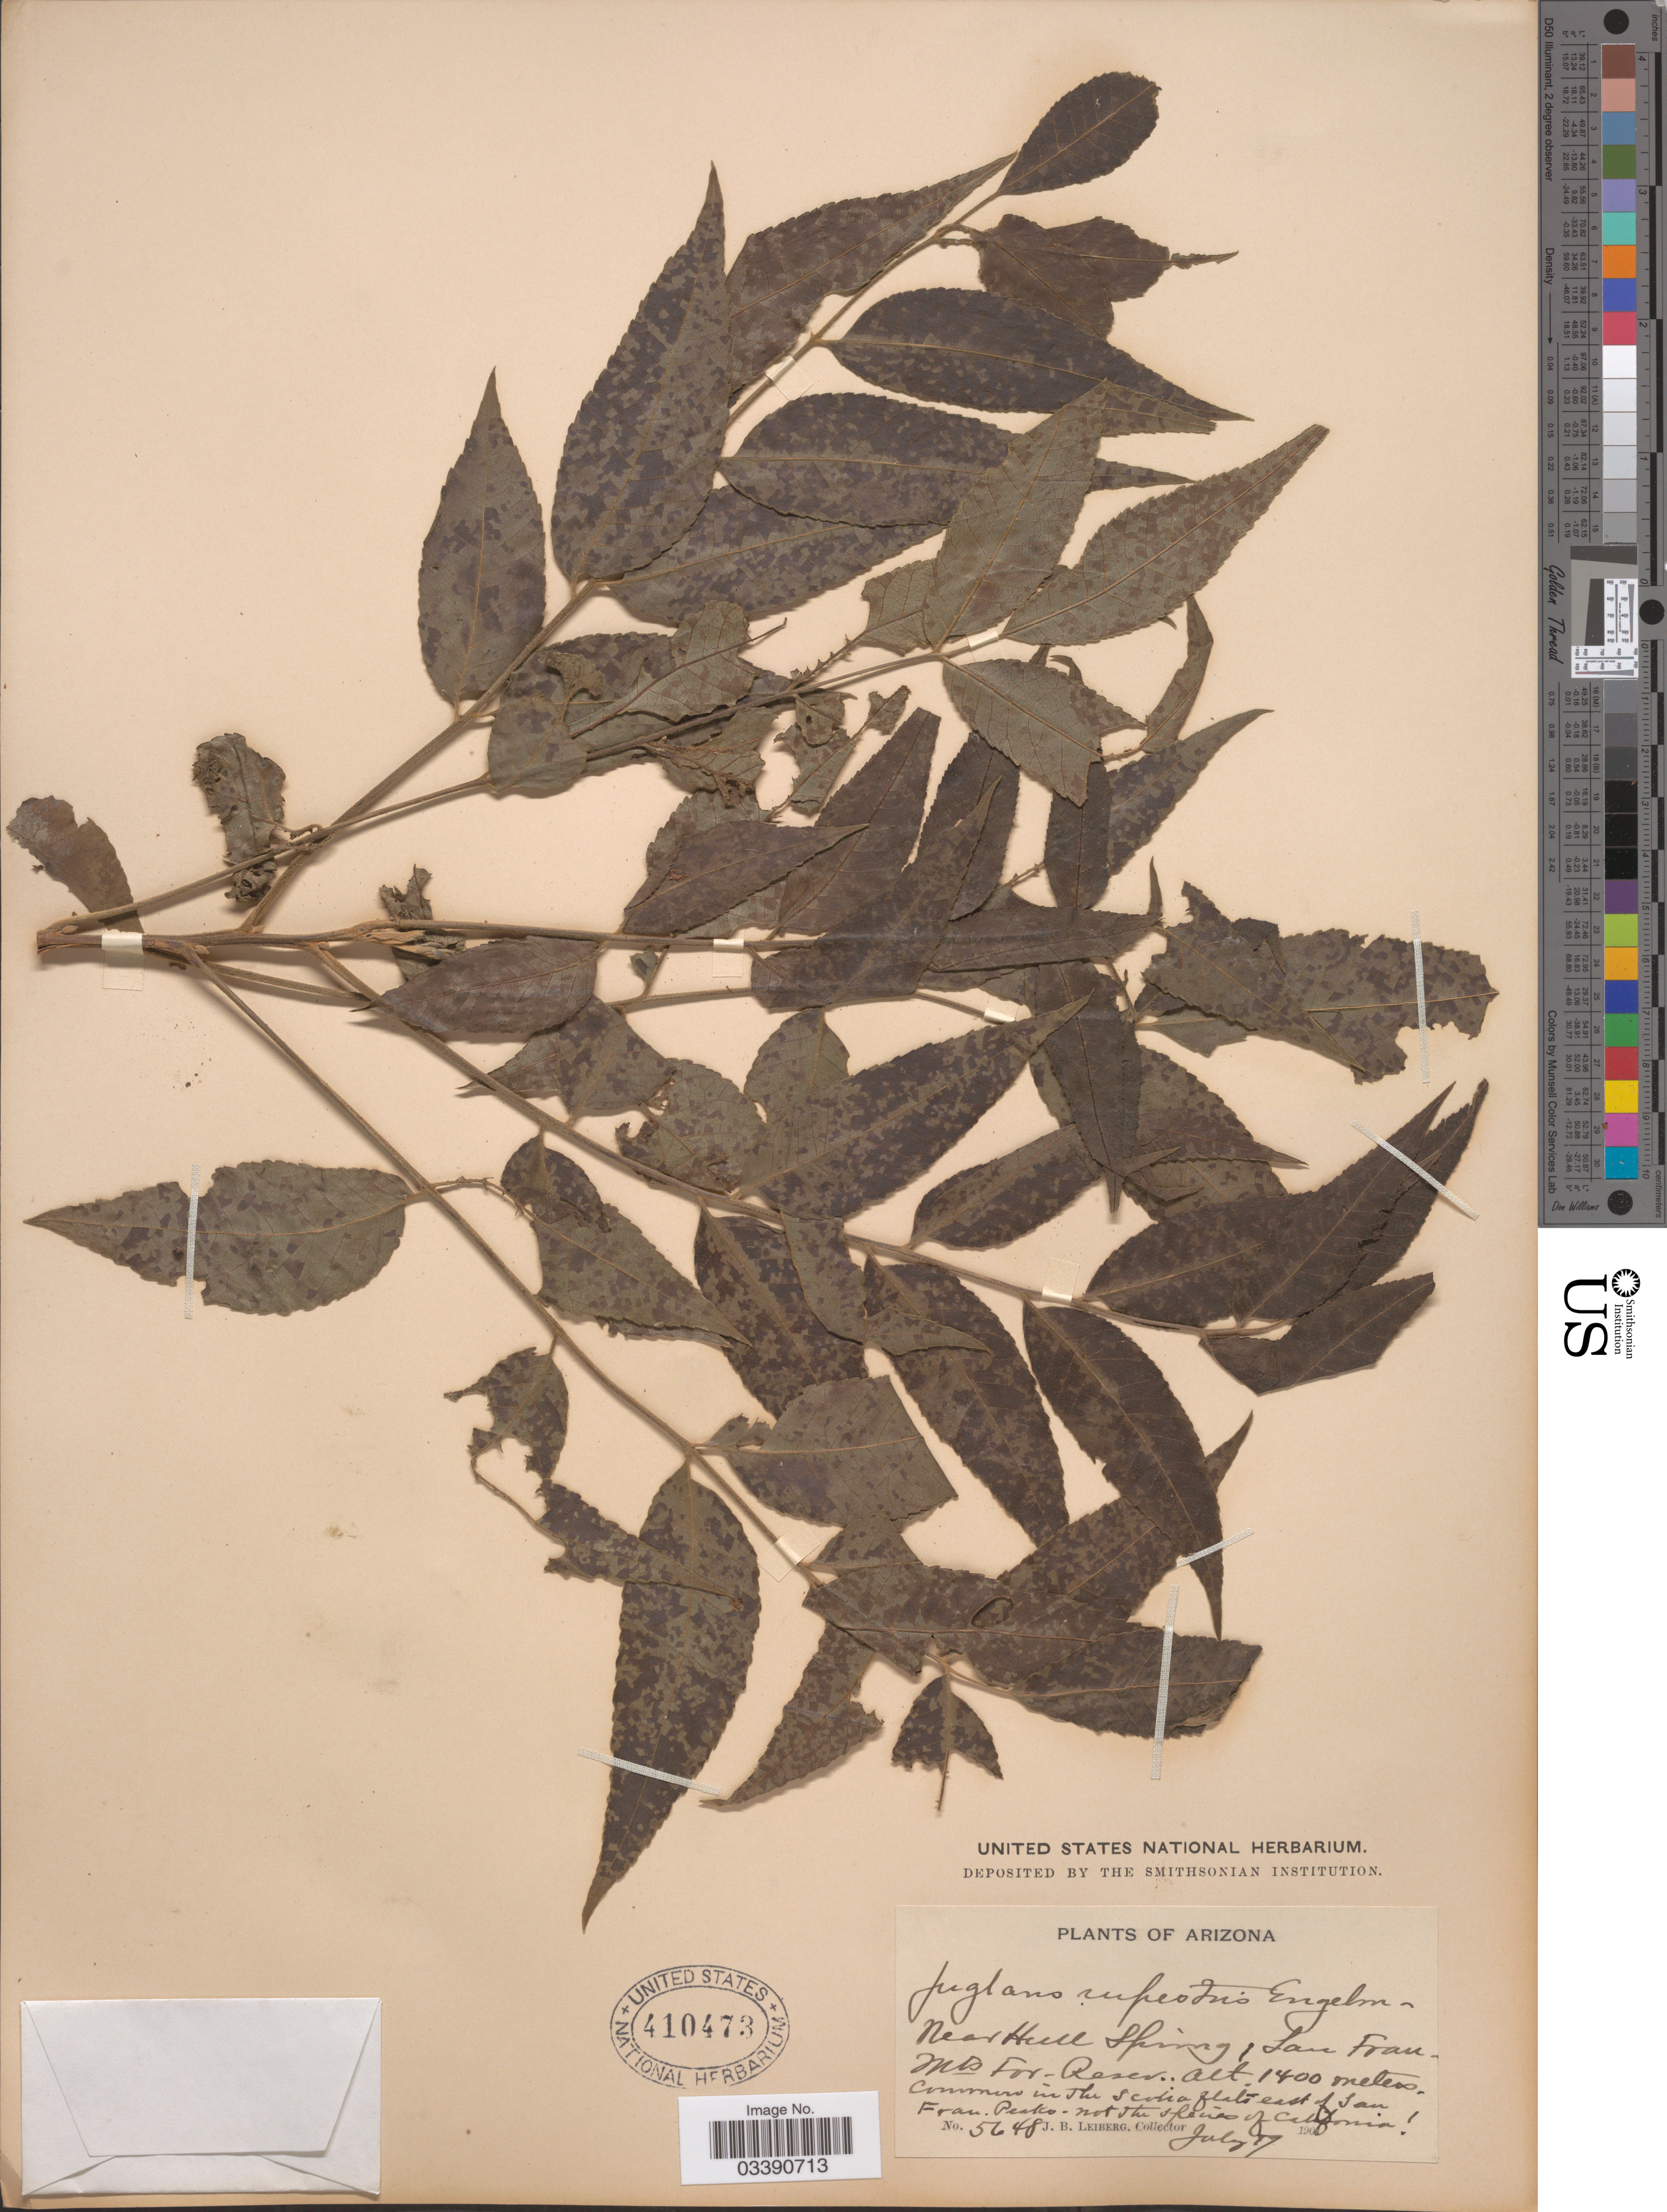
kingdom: Plantae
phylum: Tracheophyta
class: Magnoliopsida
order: Fagales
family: Juglandaceae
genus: Juglans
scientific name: Juglans microcarpa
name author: Berland. in Berland. & Chovell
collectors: J. B. Leiberg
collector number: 5648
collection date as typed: Transcribed d/m/y:17/7/01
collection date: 1901-07-17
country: United States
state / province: Arizona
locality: Near Hull Spring, San Fran. (Francisco) Mts For. Reser. In the Scotia flats east of San Fran. (Francisco) Peaks.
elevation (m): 1400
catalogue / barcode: US 410473